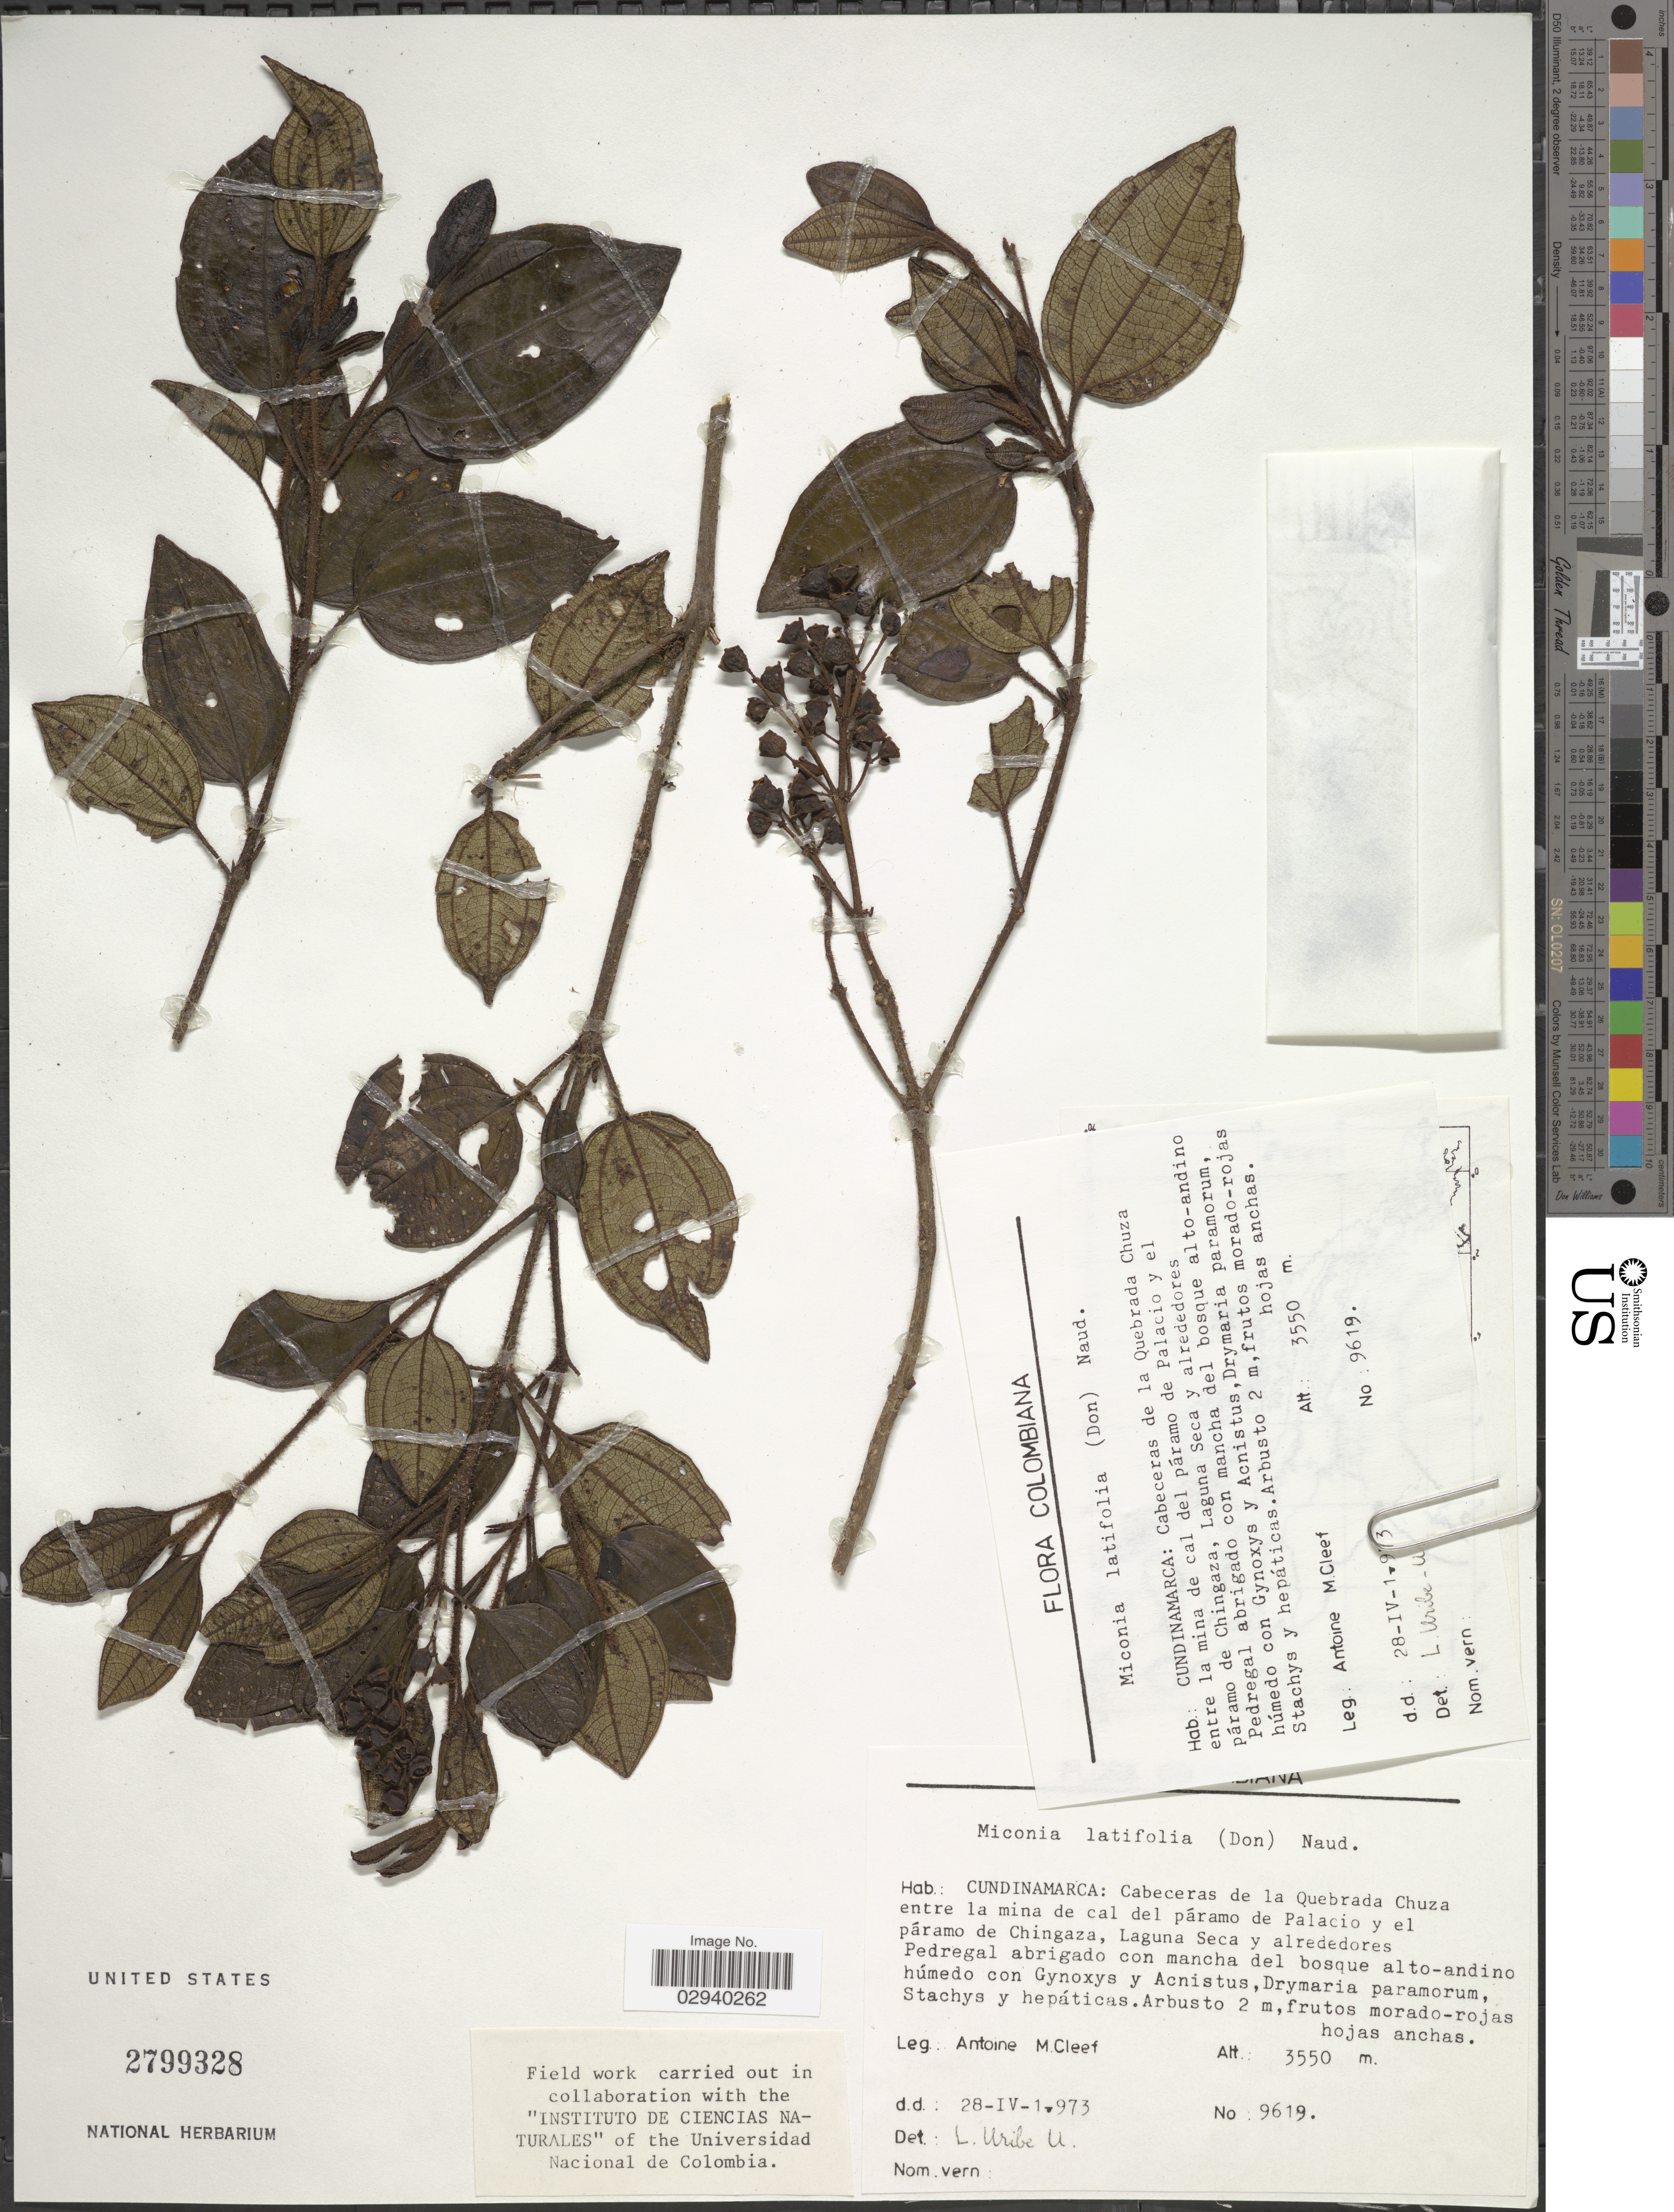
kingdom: Plantae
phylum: Tracheophyta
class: Magnoliopsida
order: Myrtales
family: Melastomataceae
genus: Miconia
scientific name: Miconia latifolia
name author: (D. Don) Naudin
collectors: A. M. Cleef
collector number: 9619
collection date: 1973-04-28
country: Colombia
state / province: Cundinamarca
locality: Cabeceras de la Quebrada Chuza entre la mina de cal del páramo de Palacio y el páramo de Chingaza, Laguna Seca y alrededores.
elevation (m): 3550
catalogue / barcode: US 2799328